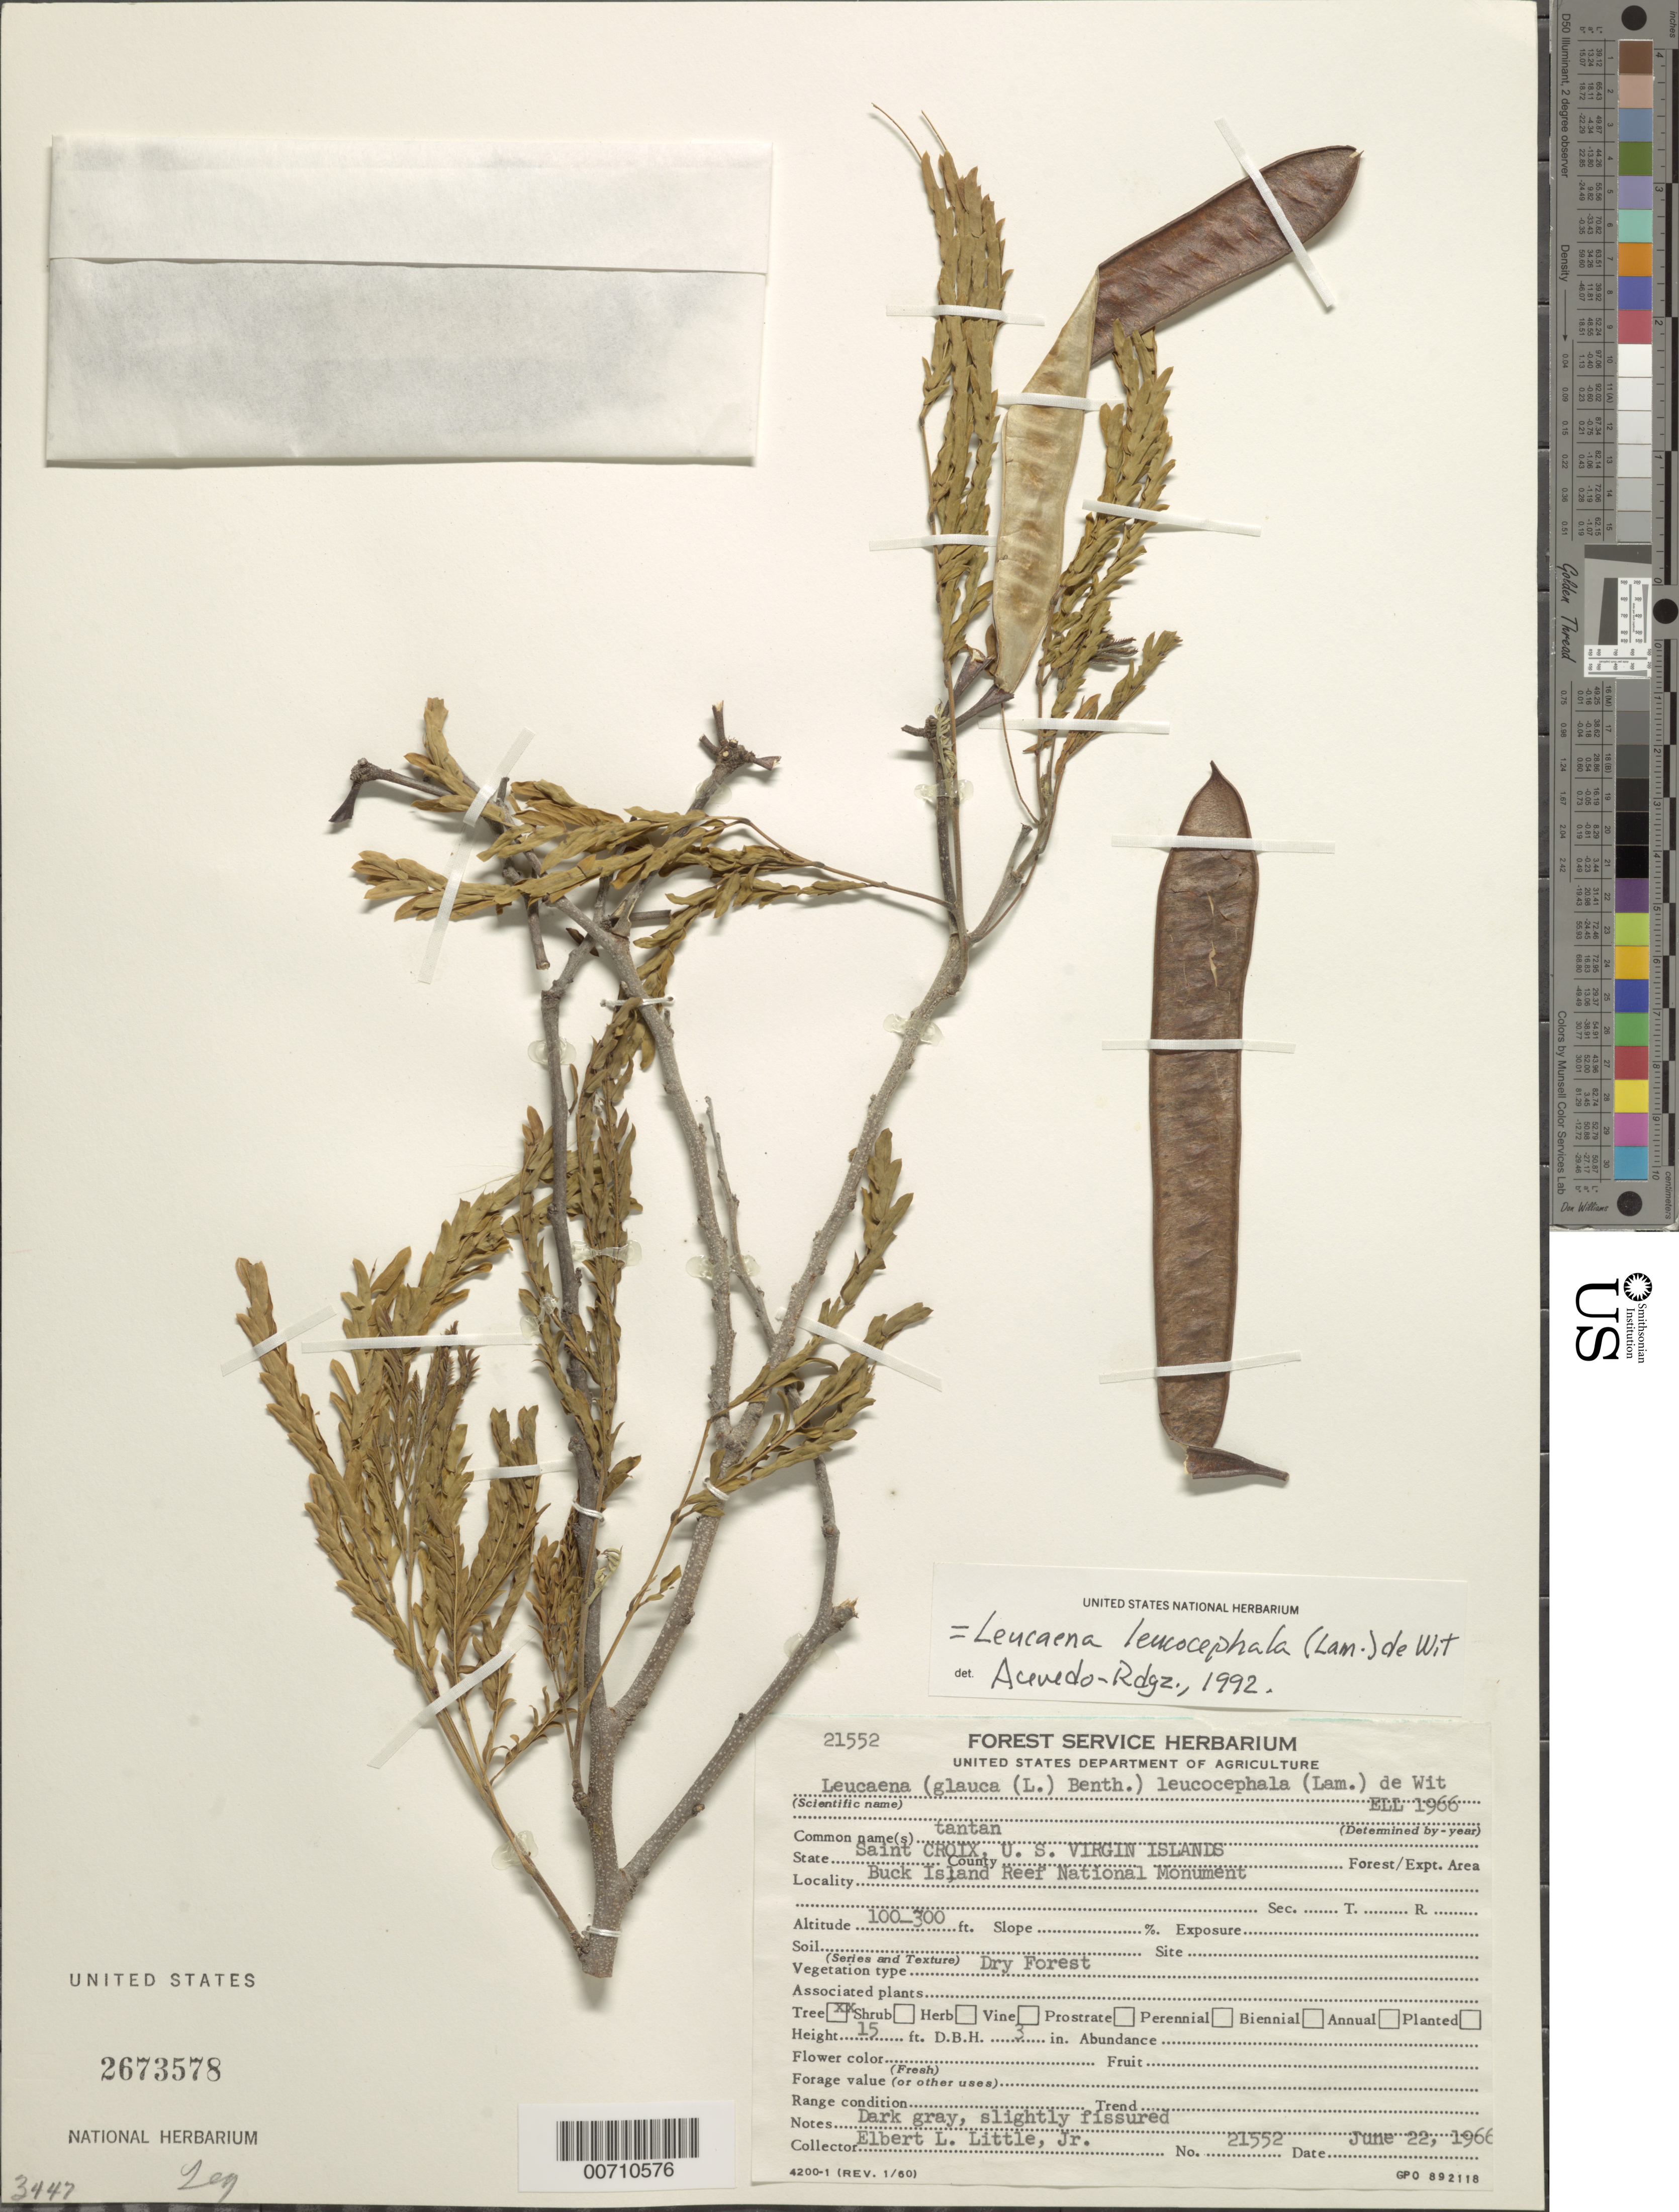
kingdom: Plantae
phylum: Tracheophyta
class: Magnoliopsida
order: Fabales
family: Fabaceae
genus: Leucaena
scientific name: Leucaena leucocephala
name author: (Lam.) de Wit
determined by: Acevedo-Rodríguez, P., (BOT), Smithsonian Institution - National Museum of Natural History (UNITED STATES)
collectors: E. L. Little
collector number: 21552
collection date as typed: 22 Jun 1966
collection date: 1966-06-22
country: U.S. Virgin Islands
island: Buck Island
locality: Buck Island Reef Natl. Monument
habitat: Dry forest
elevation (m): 30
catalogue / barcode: US 2673578